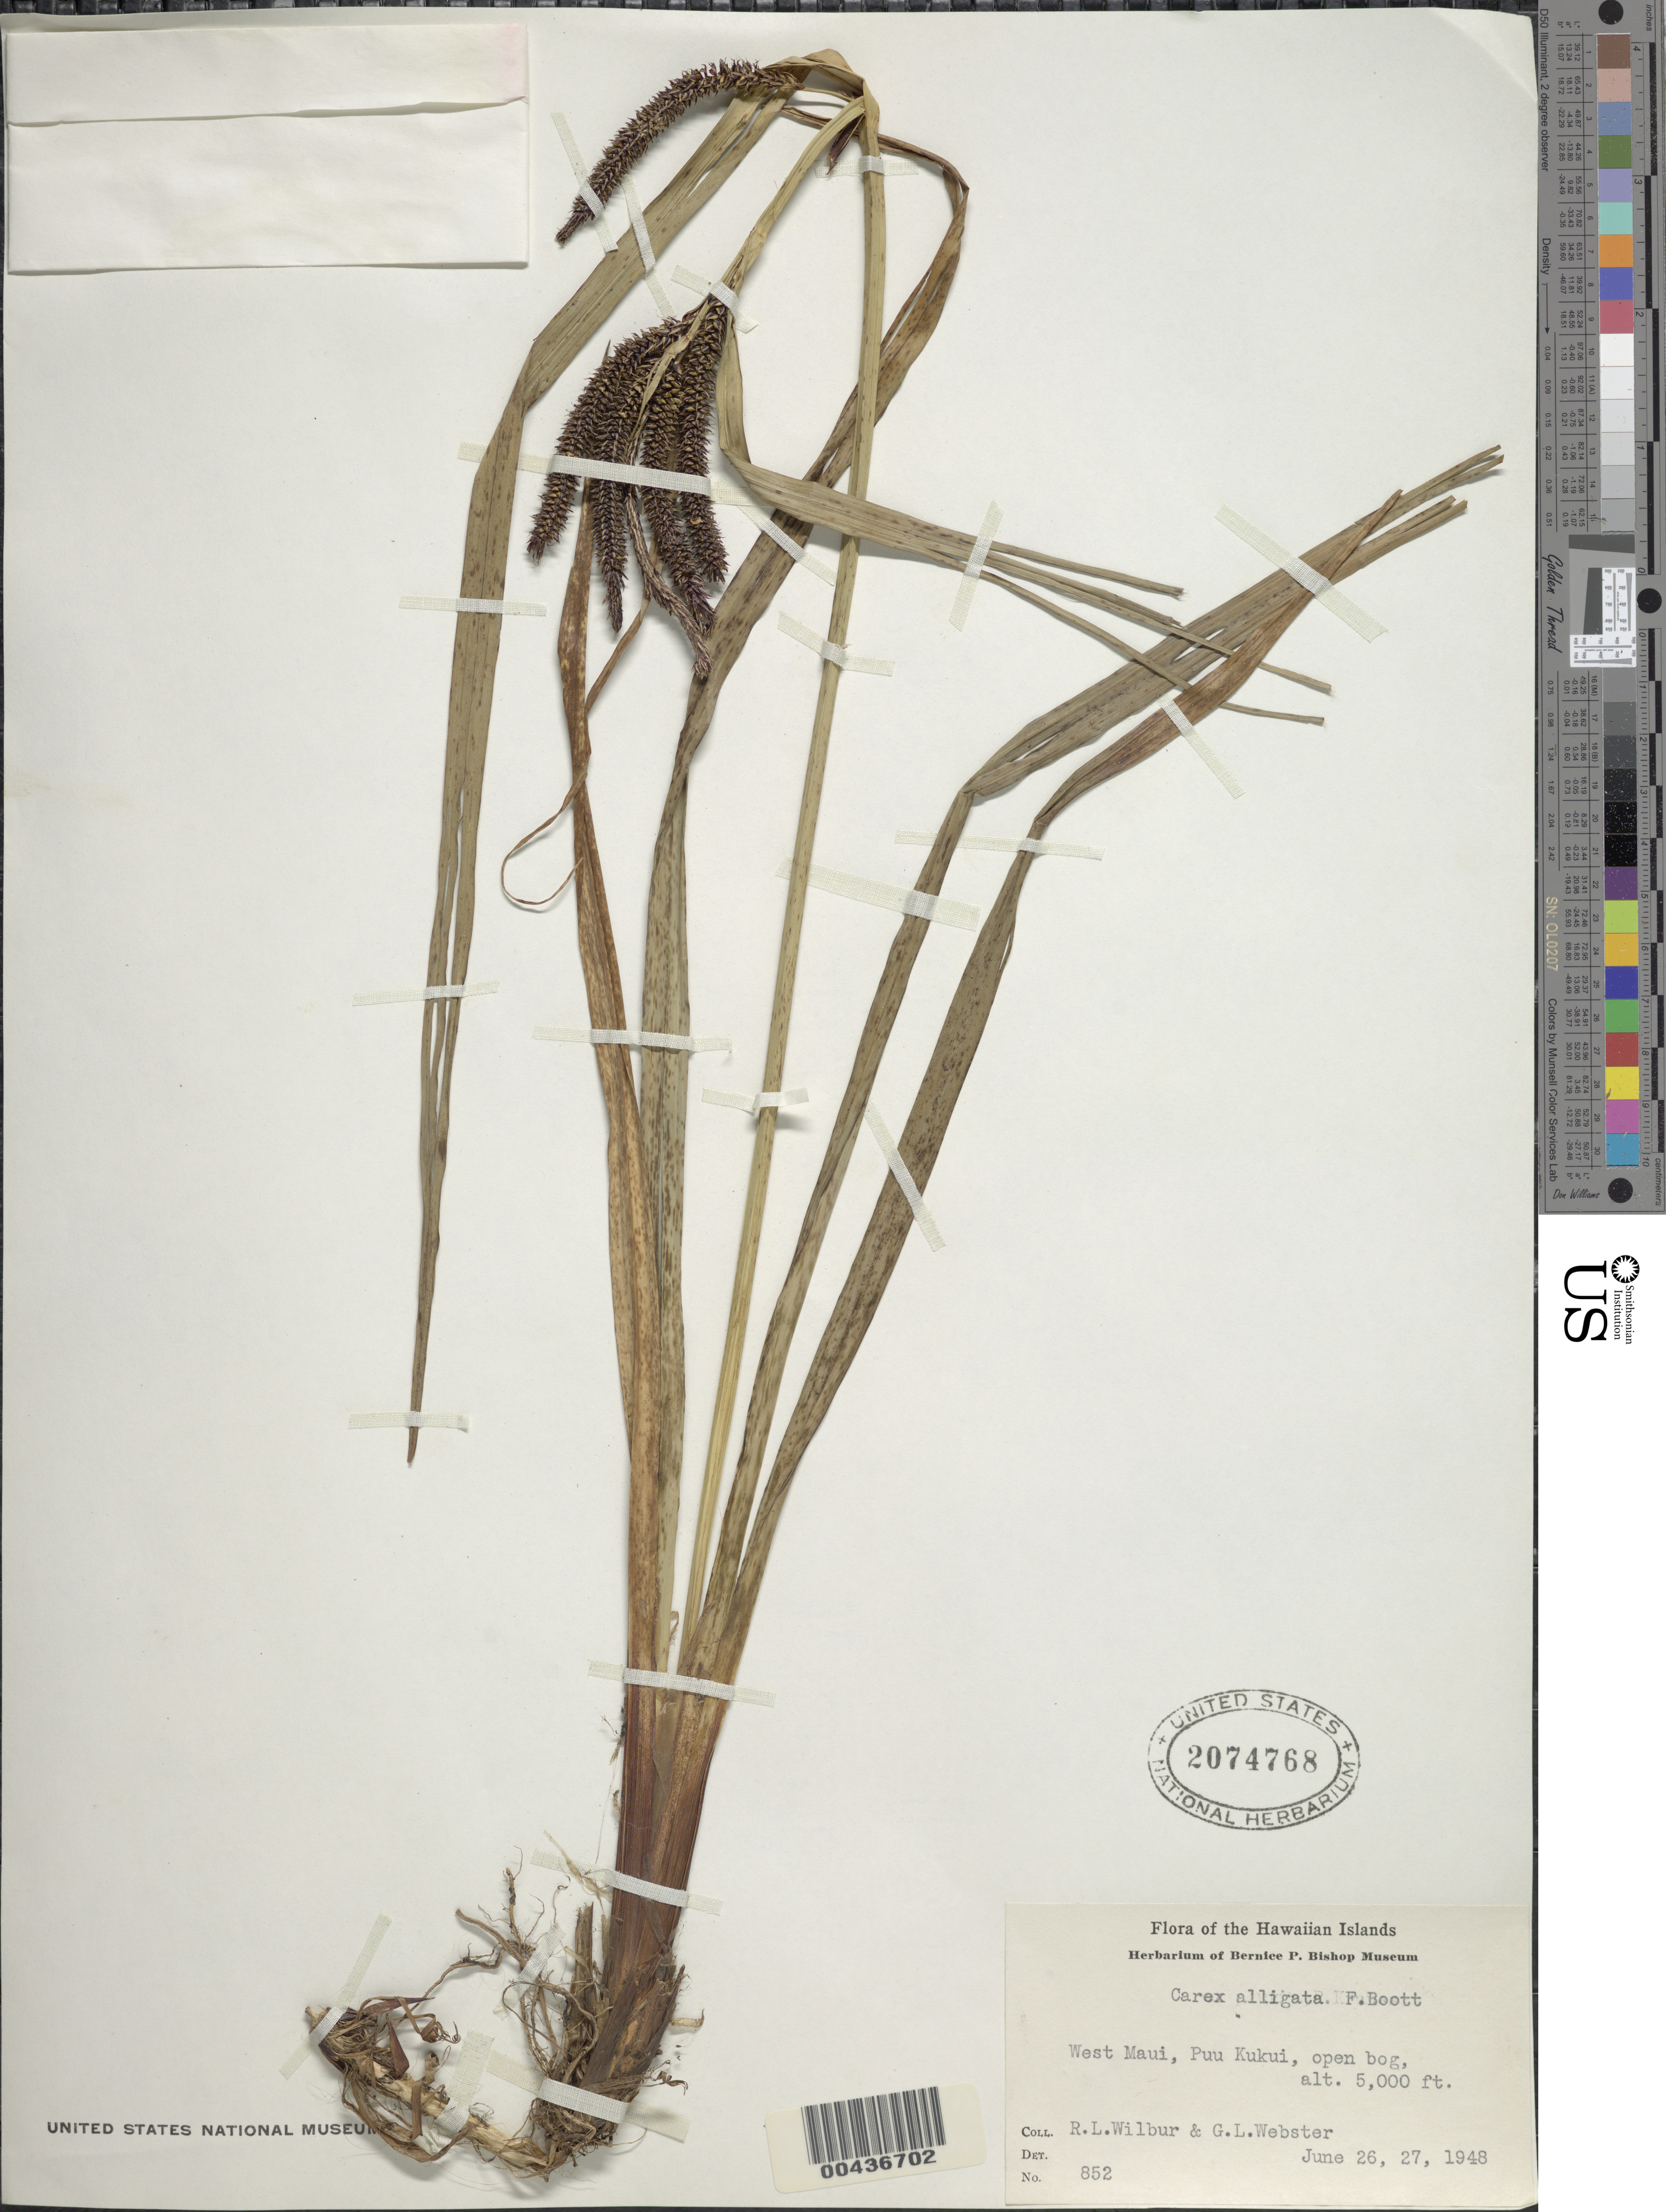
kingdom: Plantae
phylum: Tracheophyta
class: Liliopsida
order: Poales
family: Cyperaceae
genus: Carex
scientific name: Carex alligata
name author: Boott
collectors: R. L. Wilbur & G. L. Webster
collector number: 852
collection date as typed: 26 Jun 1948 to 27 Jun 1948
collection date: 1948-06-26/1948-06-27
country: United States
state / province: Hawaii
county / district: Maui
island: Maui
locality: W Maui, Puu Kukui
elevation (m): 1524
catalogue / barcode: US 2074768